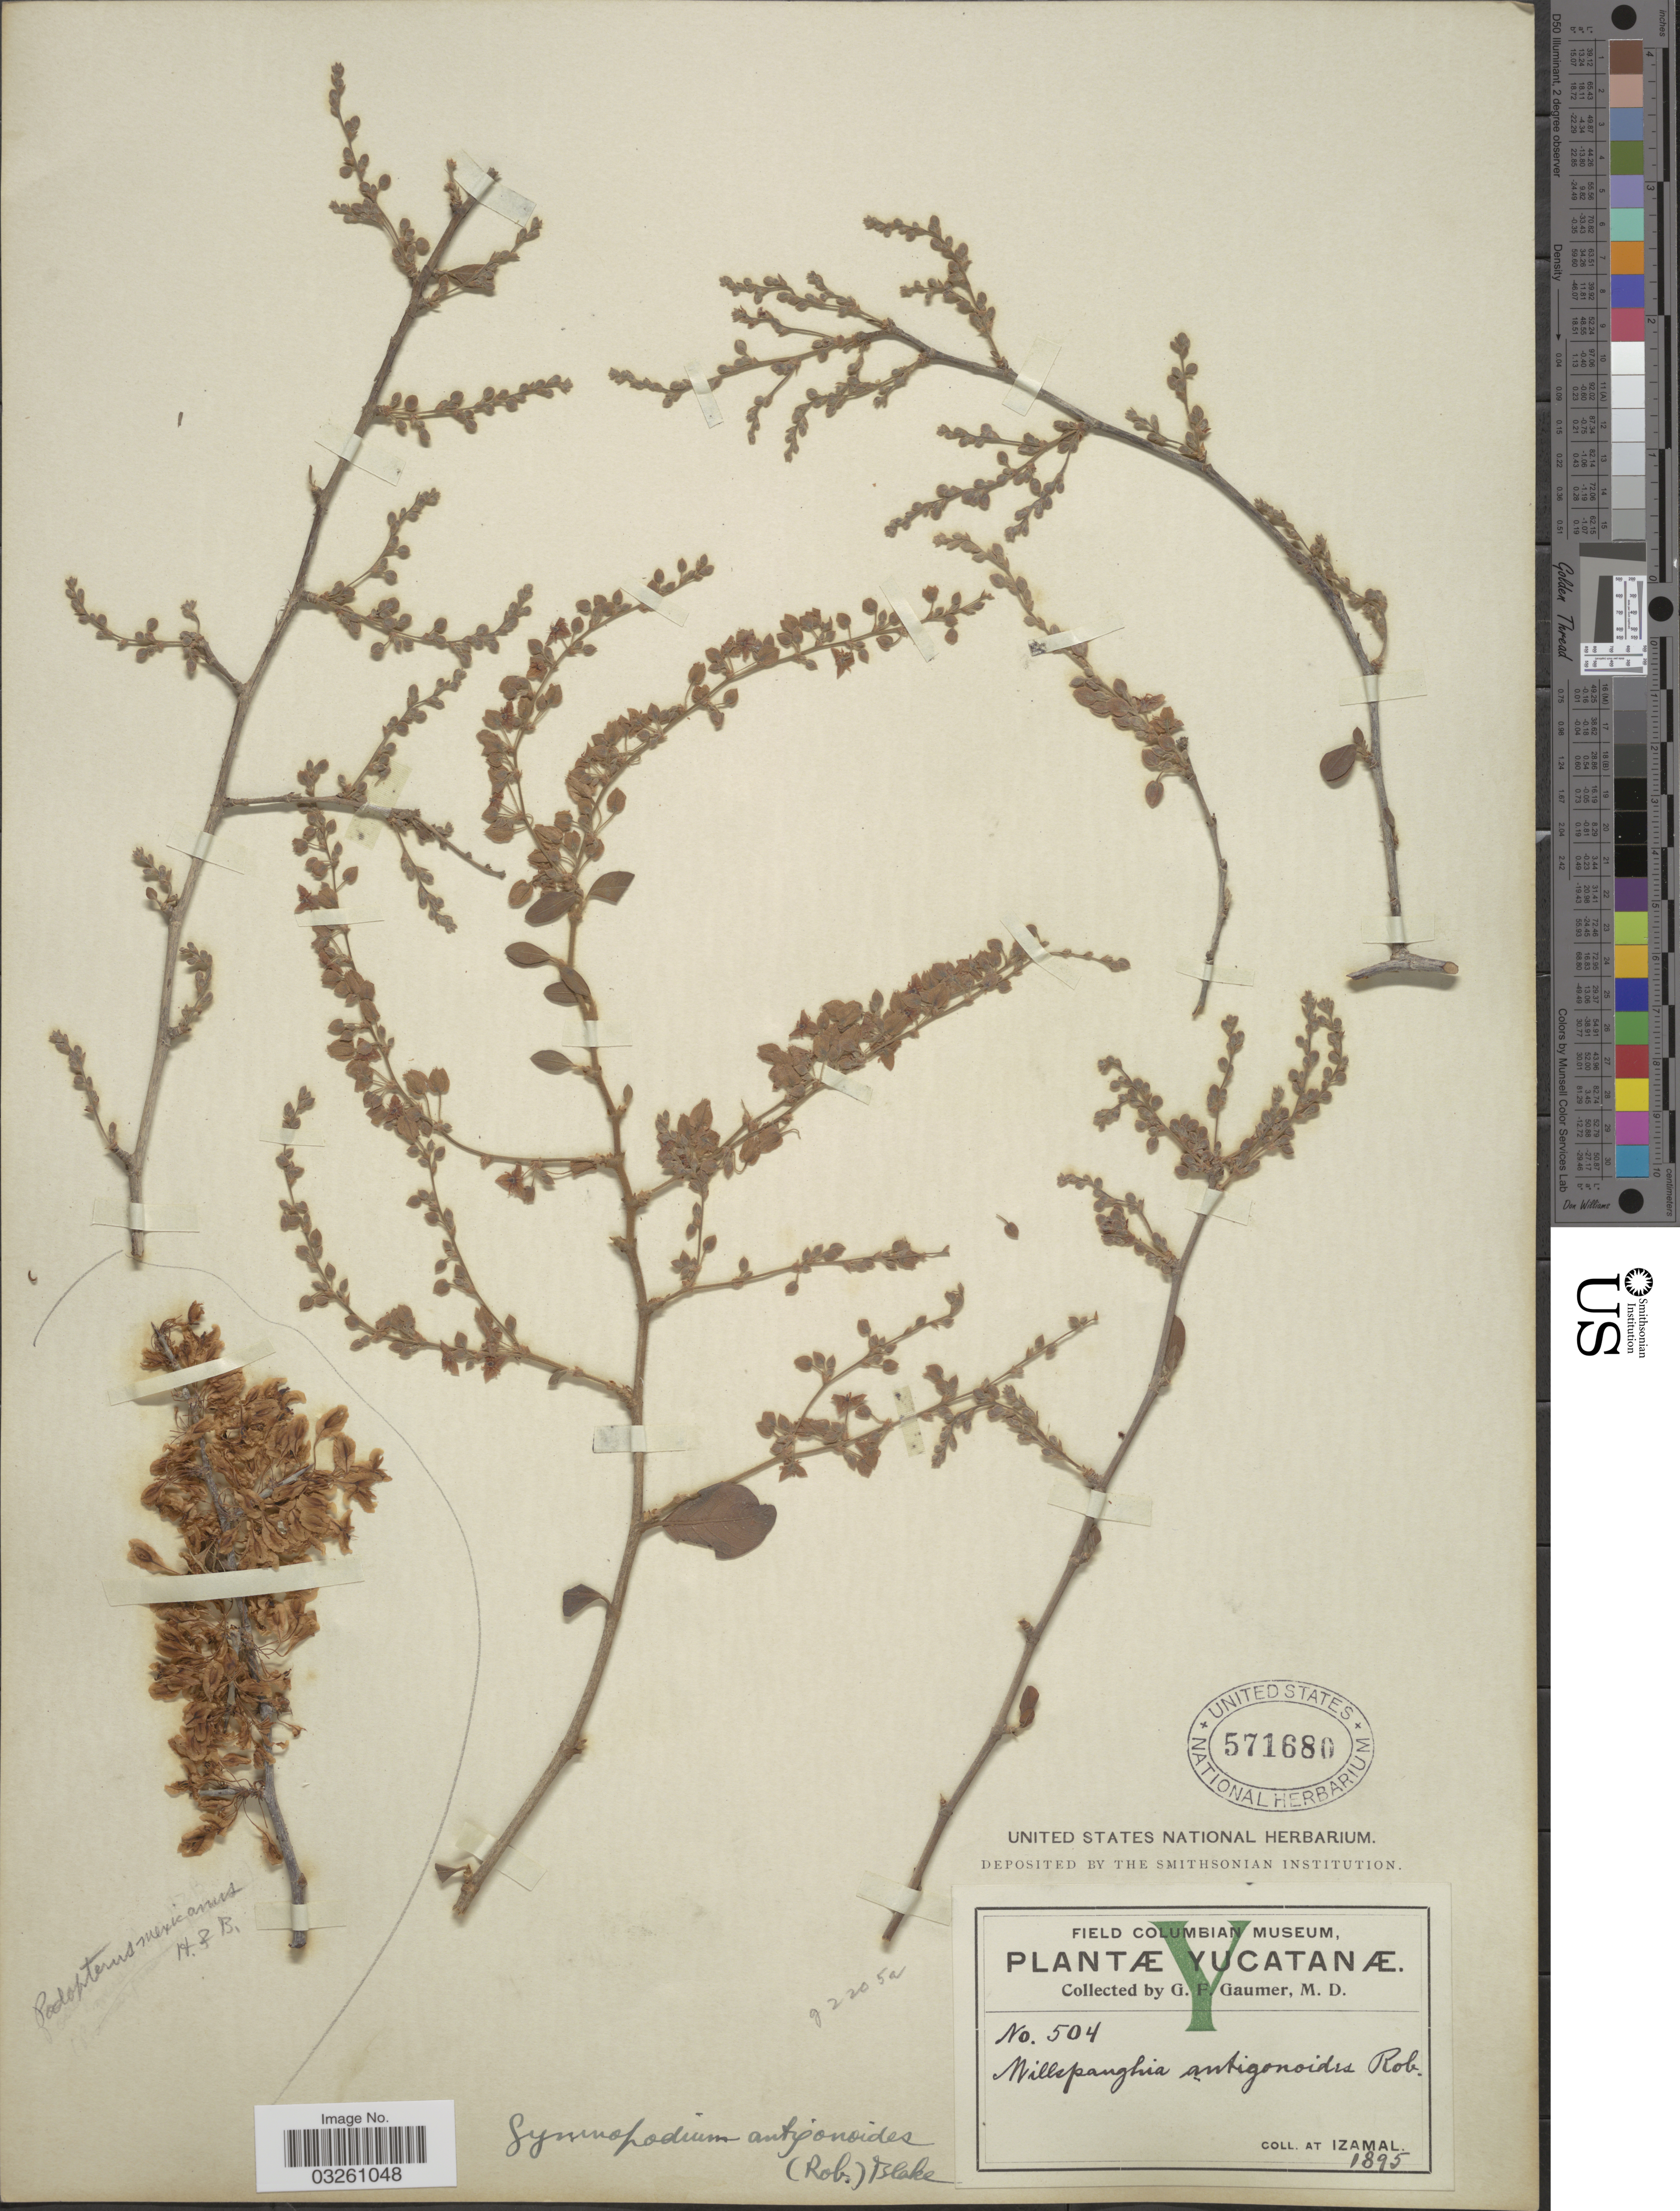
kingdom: Plantae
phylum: Tracheophyta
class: Magnoliopsida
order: Caryophyllales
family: Polygonaceae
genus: Gymnopodium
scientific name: Gymnopodium antigonoides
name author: (B.L. Rob.) S.F. Blake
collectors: G. F. Gaumer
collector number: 504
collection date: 1895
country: Mexico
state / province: Yucatán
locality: Izamal.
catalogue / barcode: US 571680